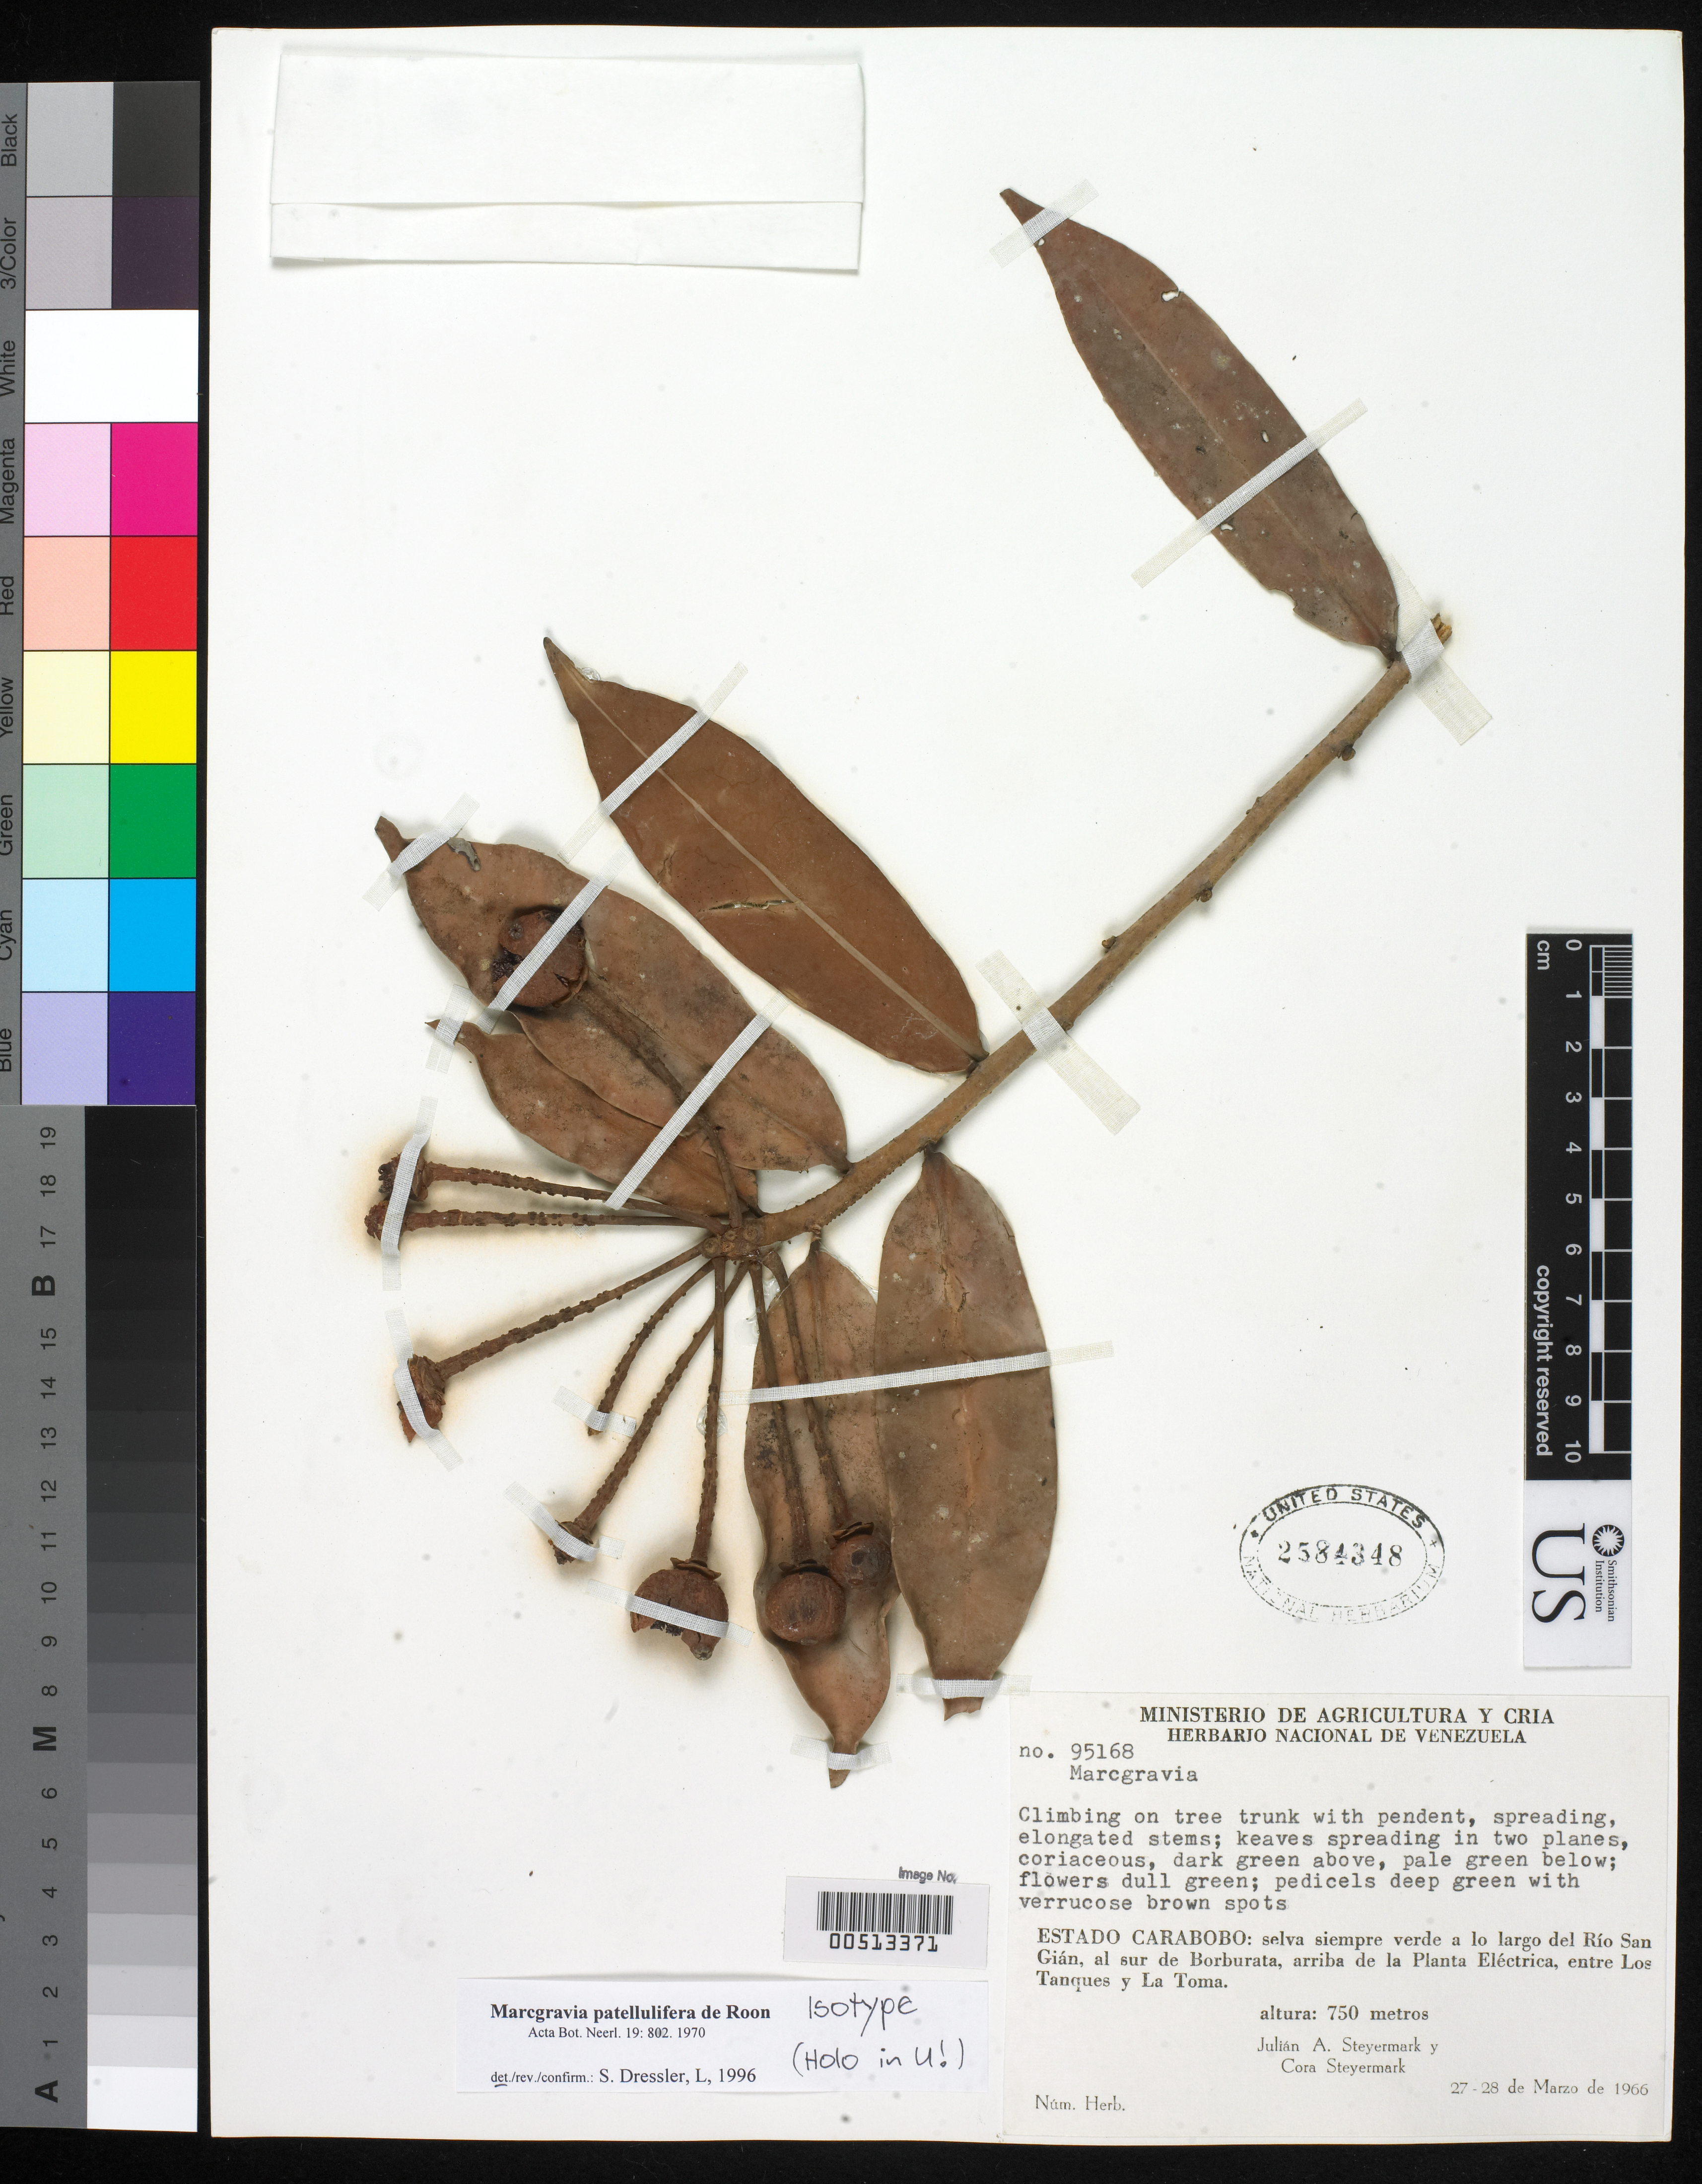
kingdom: Plantae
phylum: Tracheophyta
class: Magnoliopsida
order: Ericales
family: Marcgraviaceae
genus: Marcgravia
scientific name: Marcgravia patellulifera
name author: de Roon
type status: Isotype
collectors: J. Steyermark & C. Steyermark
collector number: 95168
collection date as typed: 27 Mar 1966 to 28 Mar 1966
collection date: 1966-03-27/1966-03-28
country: Venezuela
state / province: Carabobo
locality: Selva siempre verde a lo largo del Rio San Gian al Sur de Borburata, Arriba de la planta electrica, entre Los Tanques y La Toma.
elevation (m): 750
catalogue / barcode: US 2584348